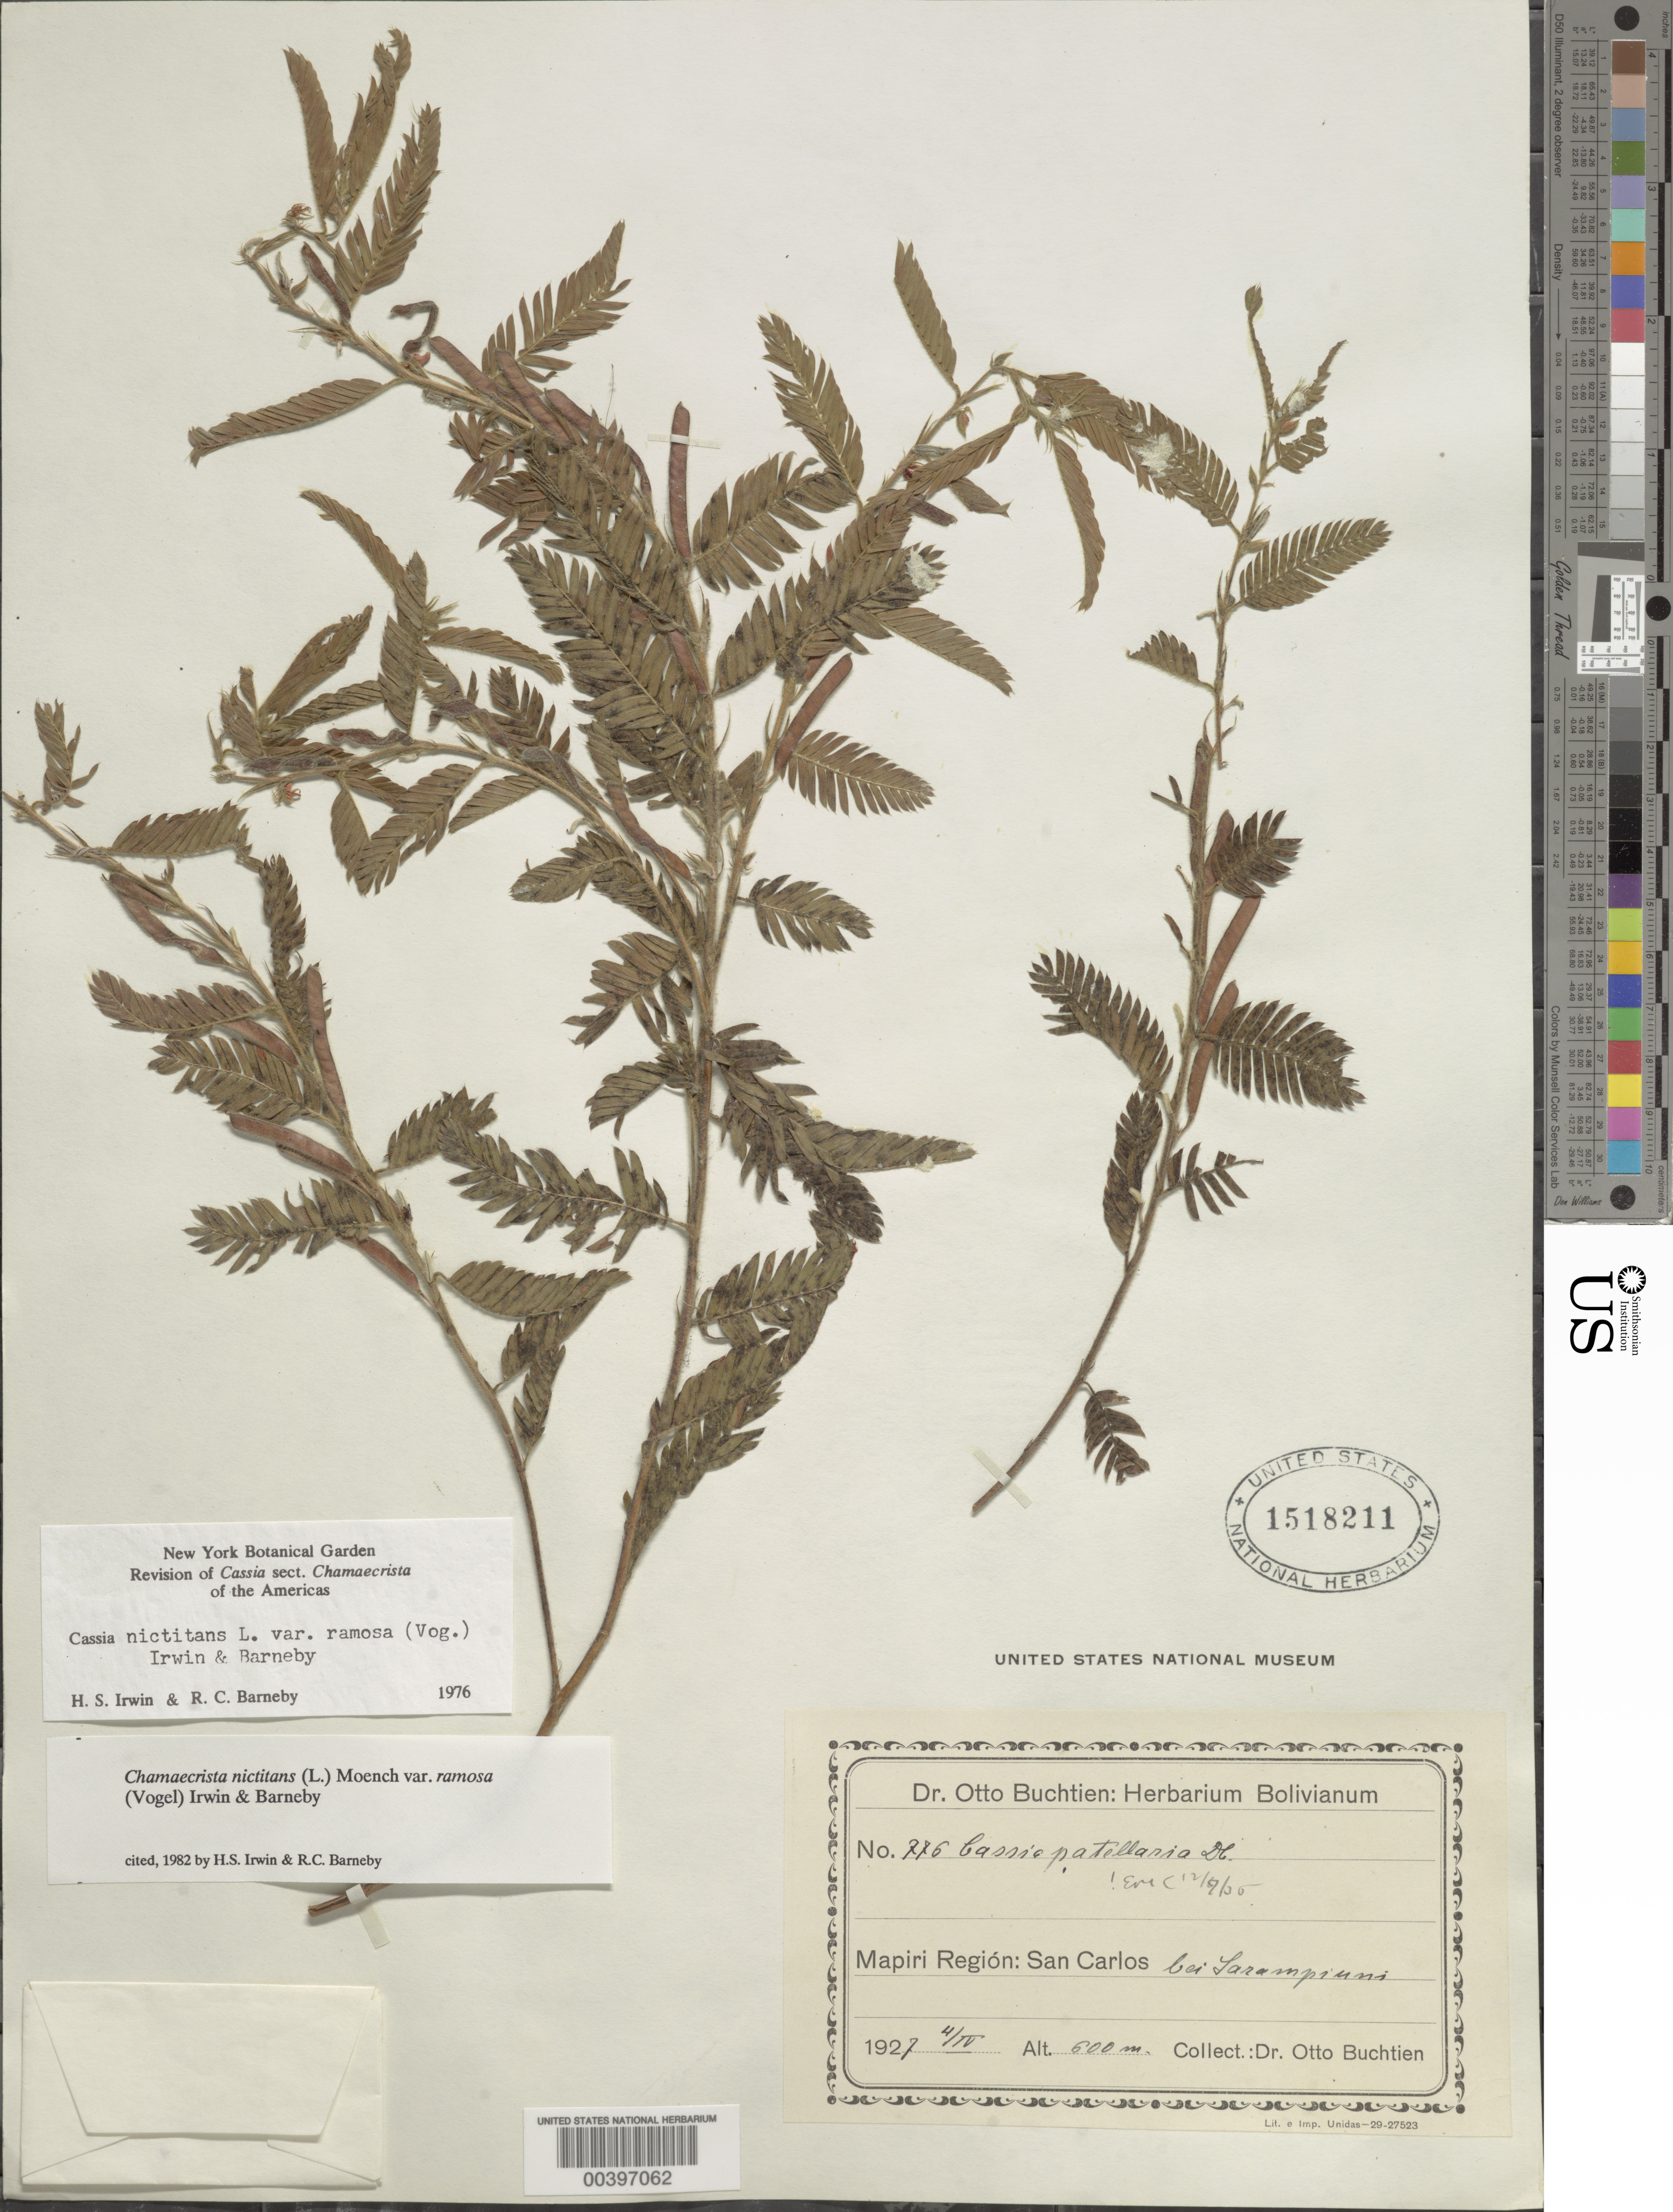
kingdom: Plantae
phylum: Tracheophyta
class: Magnoliopsida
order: Fabales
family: Fabaceae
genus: Chamaecrista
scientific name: Chamaecrista nictitans var. ramosa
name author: (Vogel) H.S. Irwin & Barneby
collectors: O. Buchtien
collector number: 776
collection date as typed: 04 Apr 1927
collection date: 1927-04-04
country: Bolivia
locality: Mapiri region: San Carlos bei Sarampinni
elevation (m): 600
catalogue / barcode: US 1518211